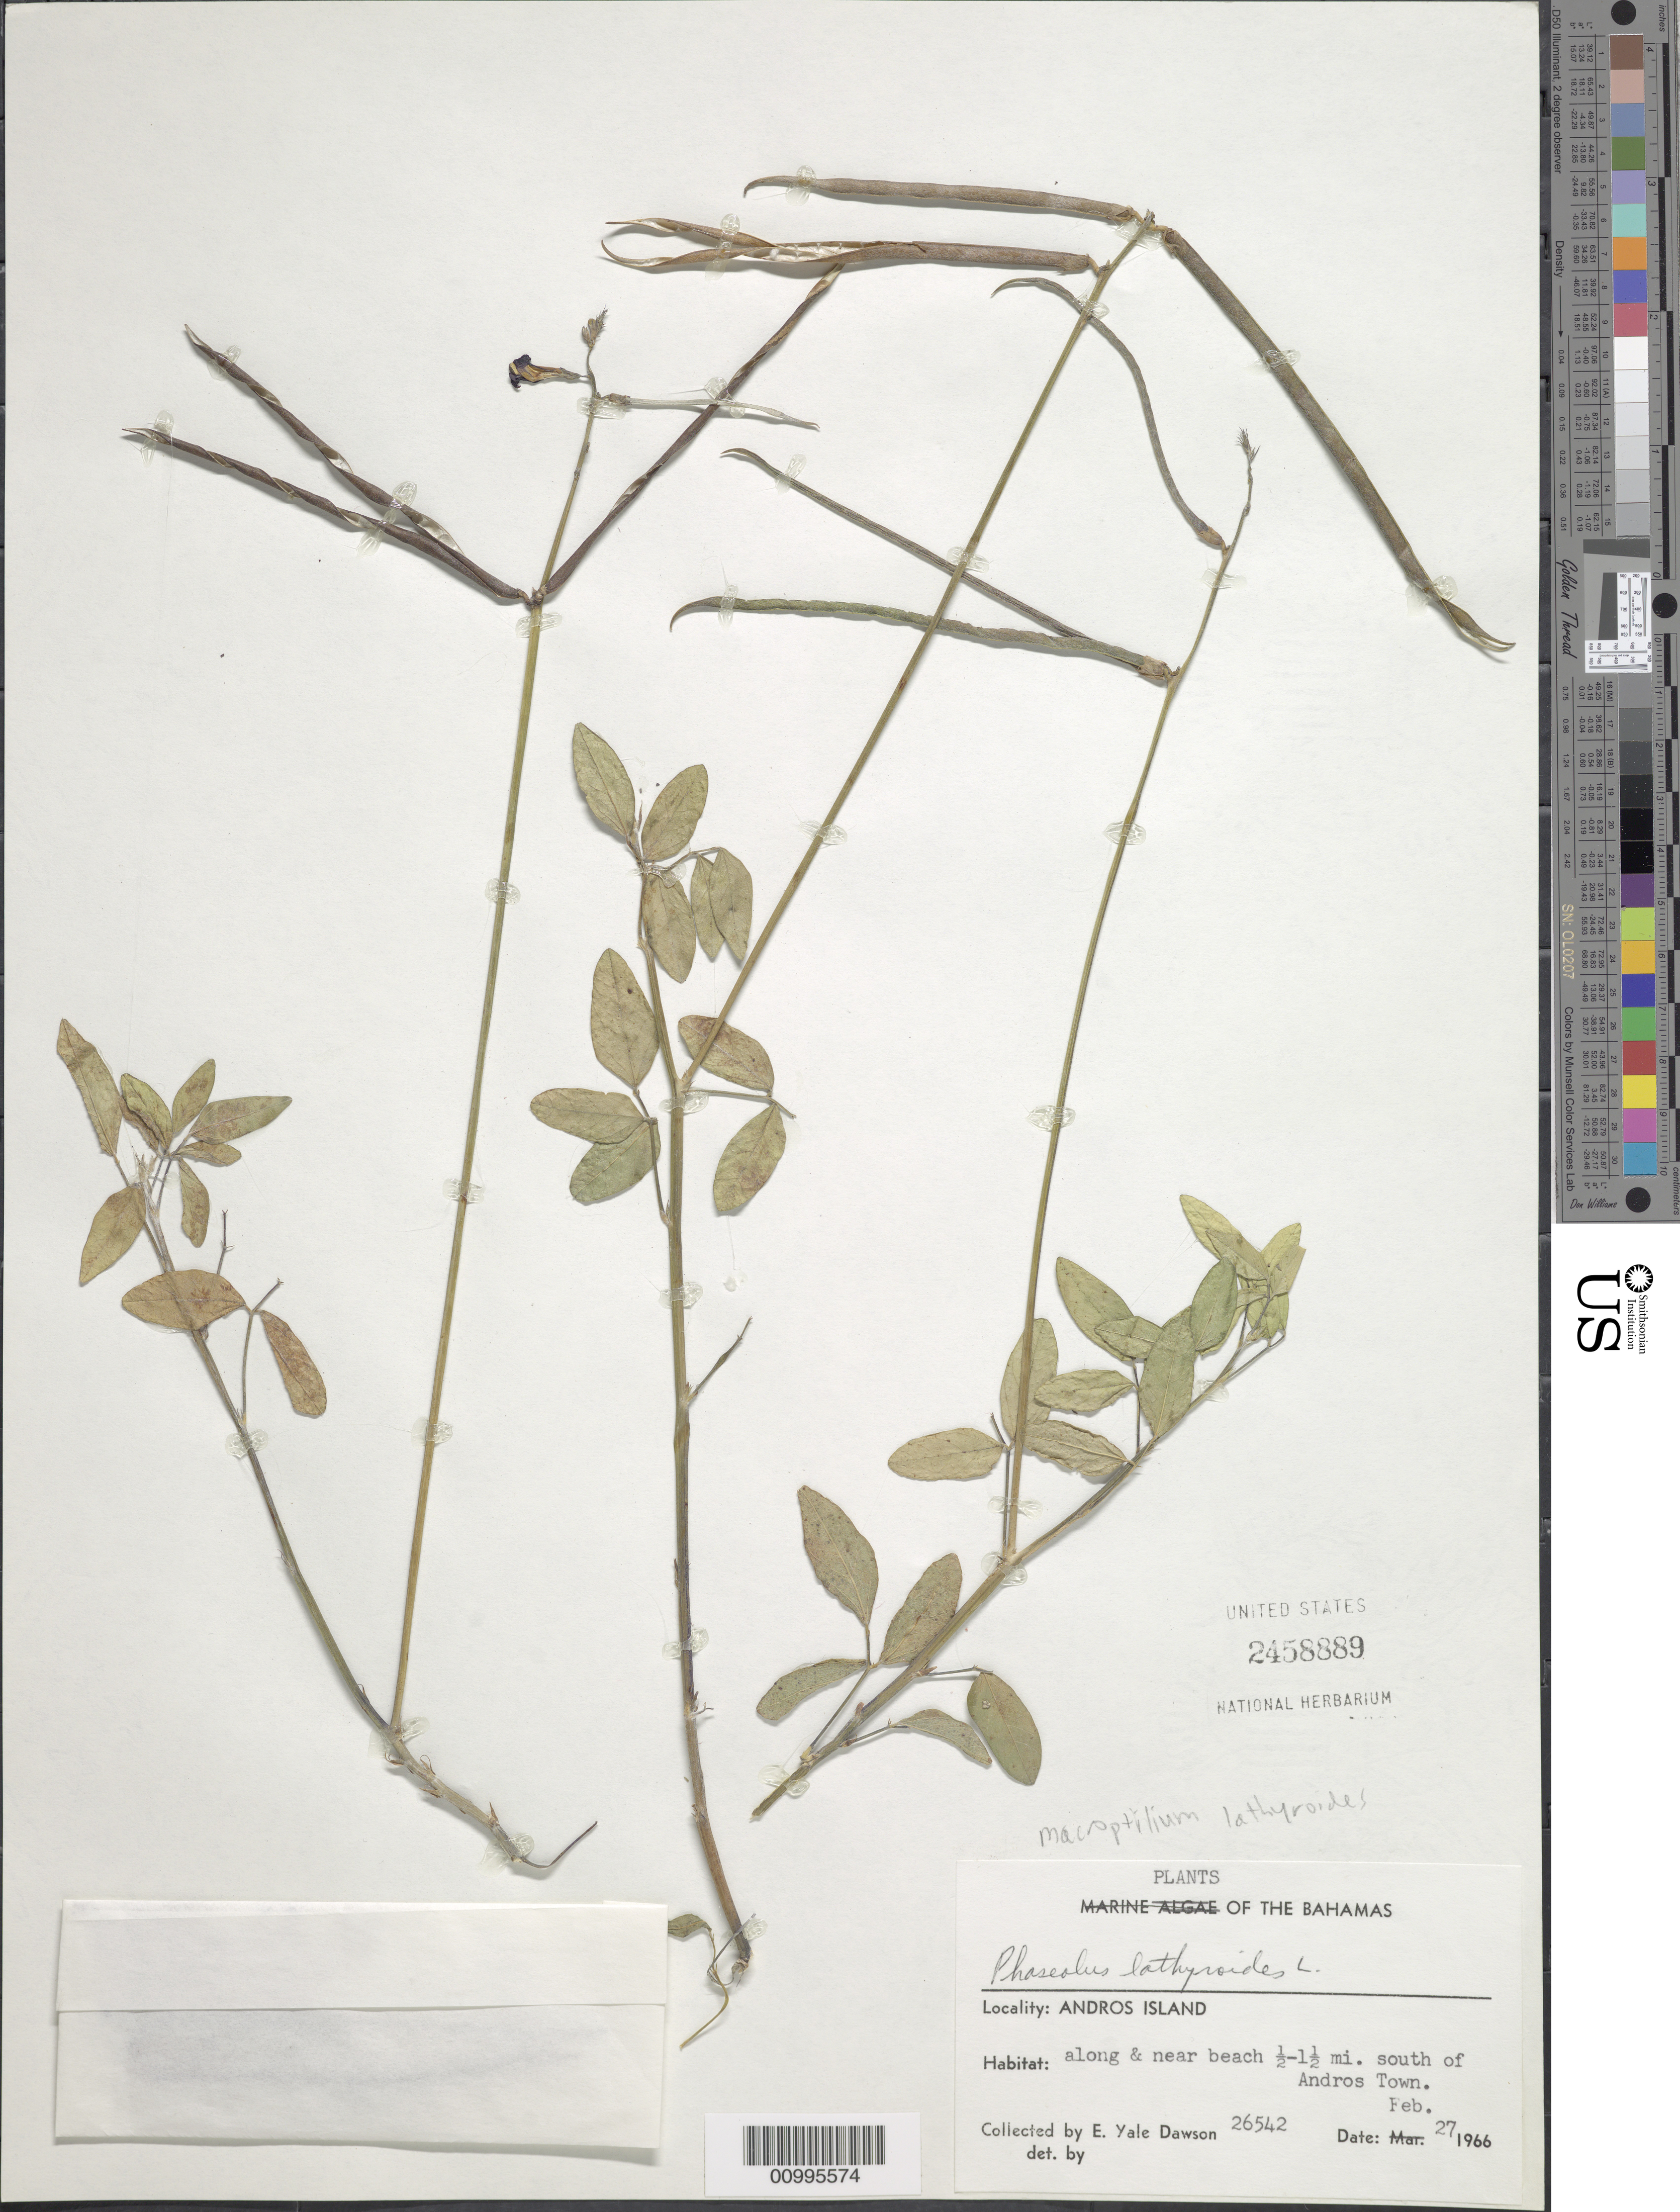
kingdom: Plantae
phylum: Tracheophyta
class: Magnoliopsida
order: Fabales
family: Fabaceae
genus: Macroptilium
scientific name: Macroptilium lathyroides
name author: (L.) Urb.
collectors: E. Y. Dawson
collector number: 26542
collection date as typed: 27 Feb 1966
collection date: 1966-02-27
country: Bahamas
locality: Andros Island. Along and near beach 1/2 to 1 1/2 miles south of Andros Town.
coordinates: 0 N, 0 E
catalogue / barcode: US 2458889